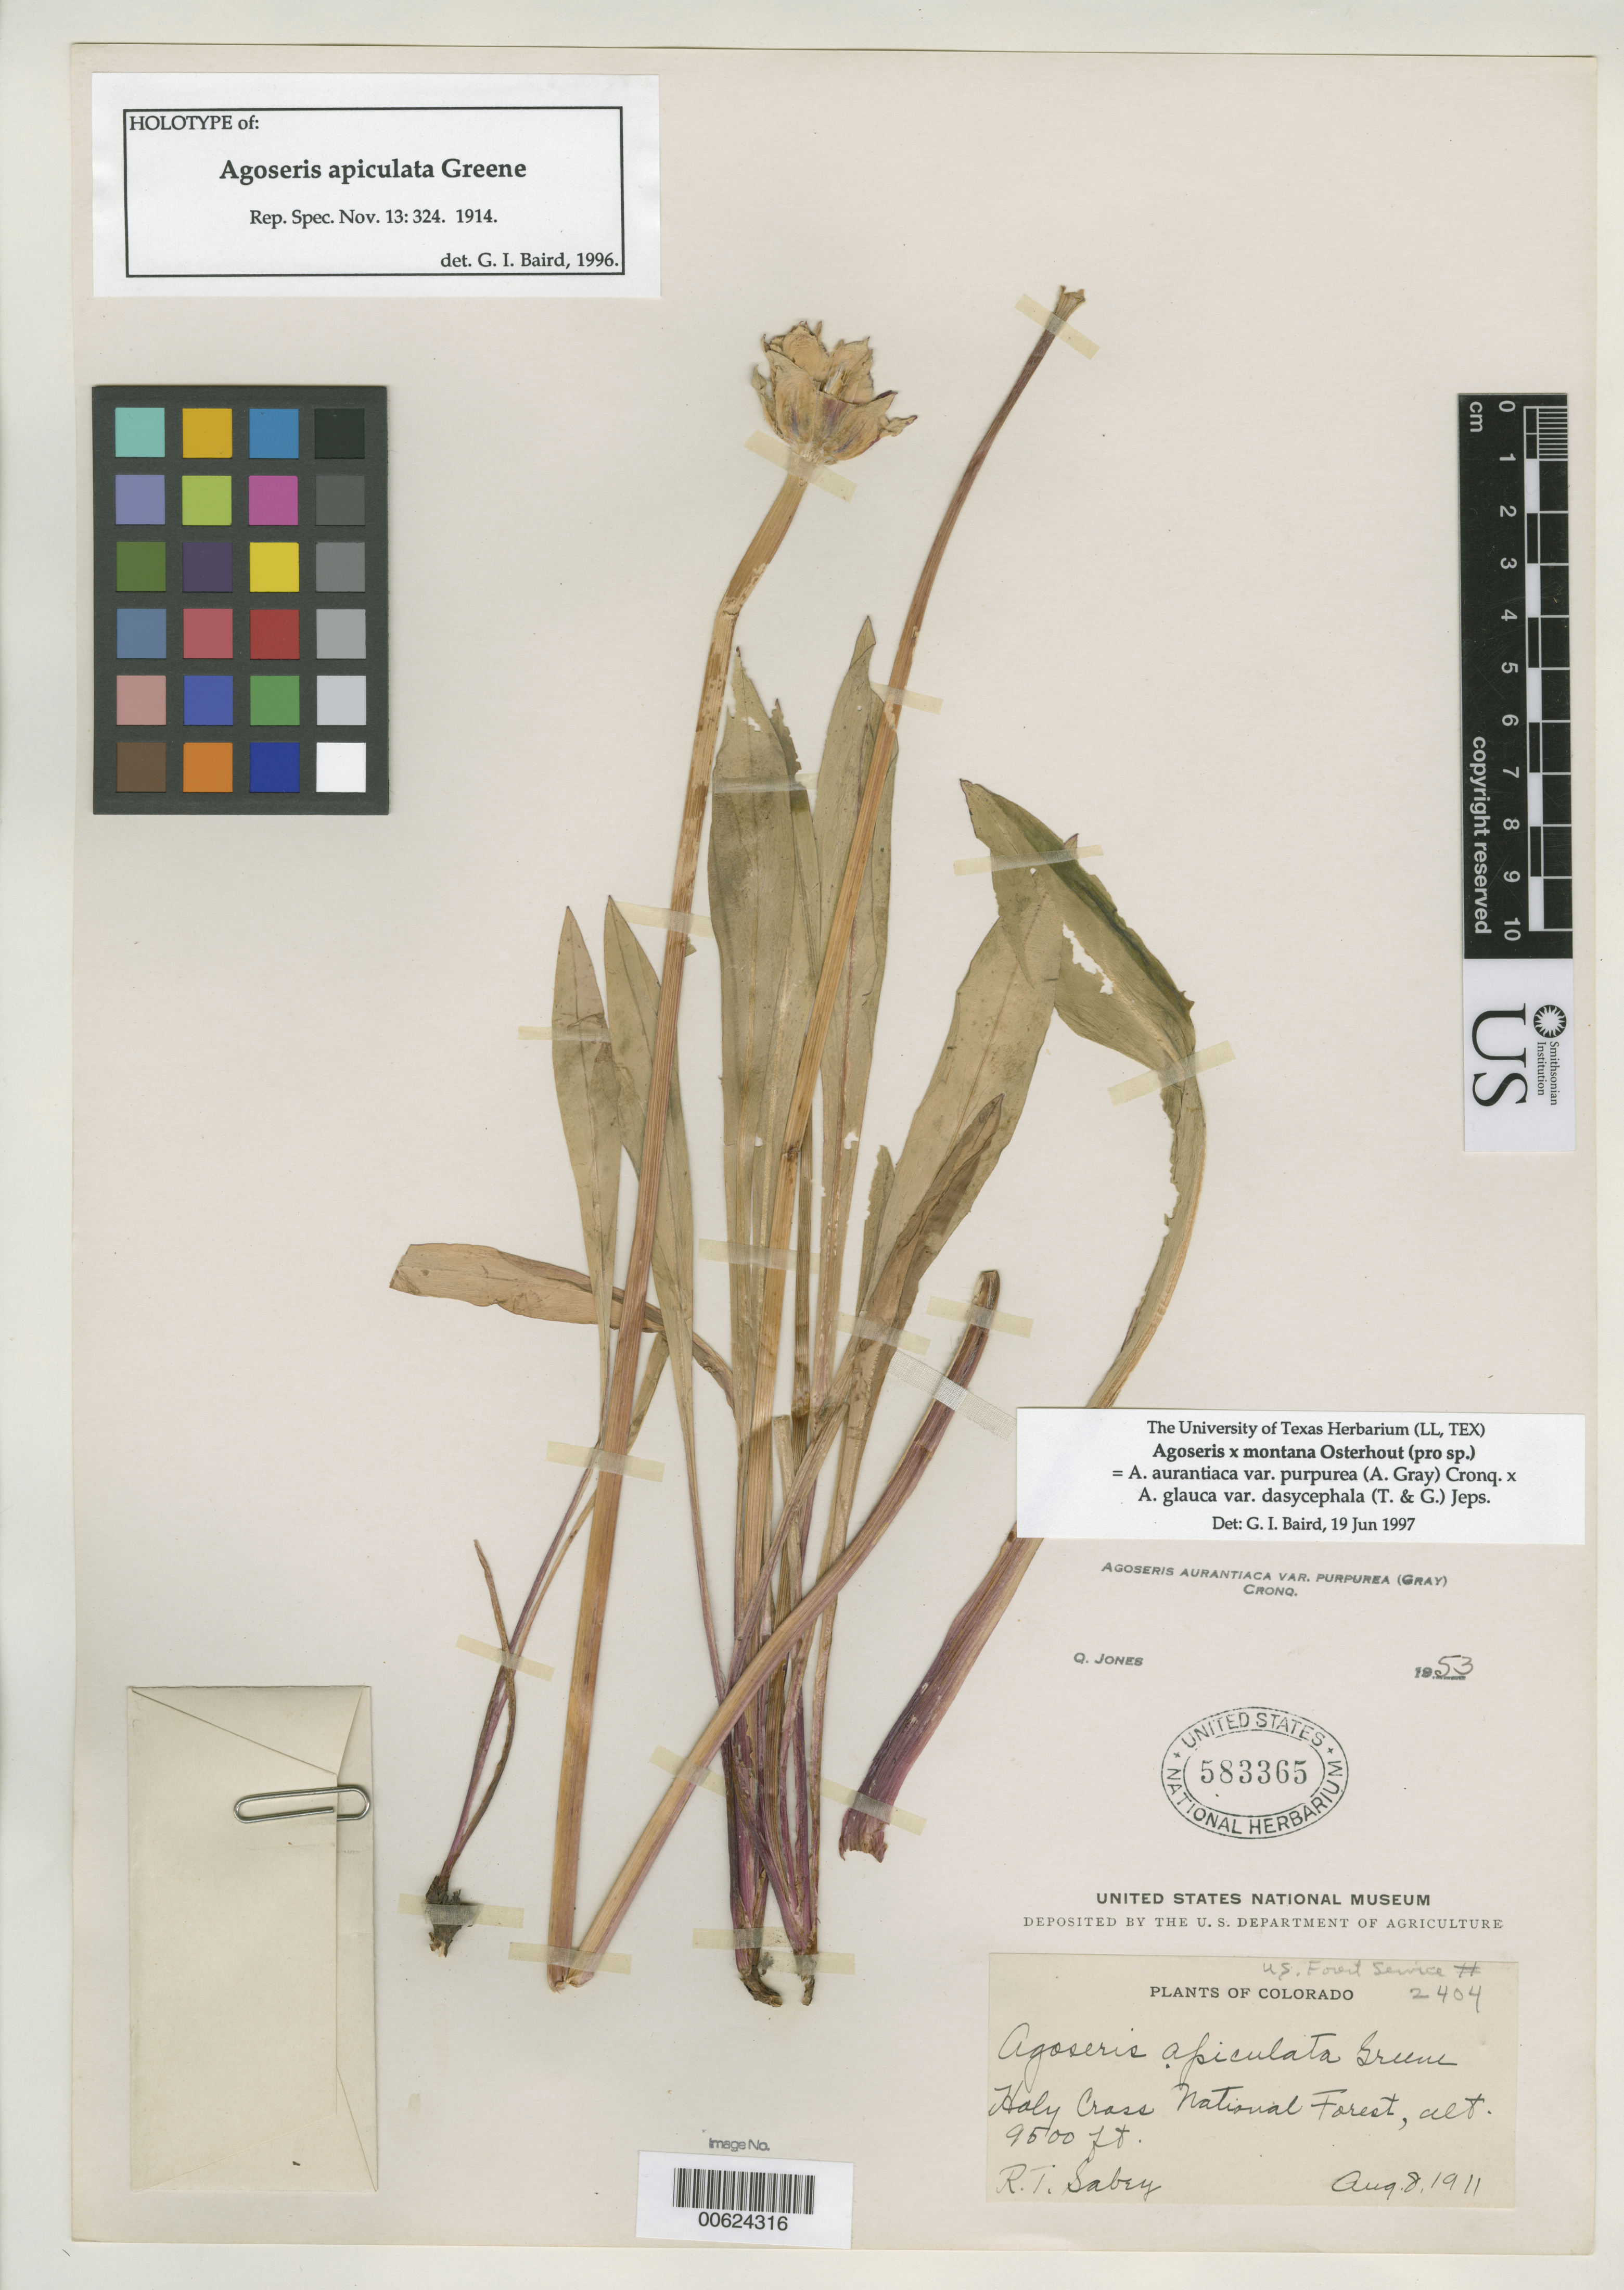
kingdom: Plantae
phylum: Tracheophyta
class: Magnoliopsida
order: Asterales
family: Asteraceae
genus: Agoseris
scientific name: Agoseris apiculata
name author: Greene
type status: Holotype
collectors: R. Sabey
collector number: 2404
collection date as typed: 08 Aug 1911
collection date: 1911-08-08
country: United States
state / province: Colorado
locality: Holy Cross National Forest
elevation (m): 2896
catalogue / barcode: US 583365